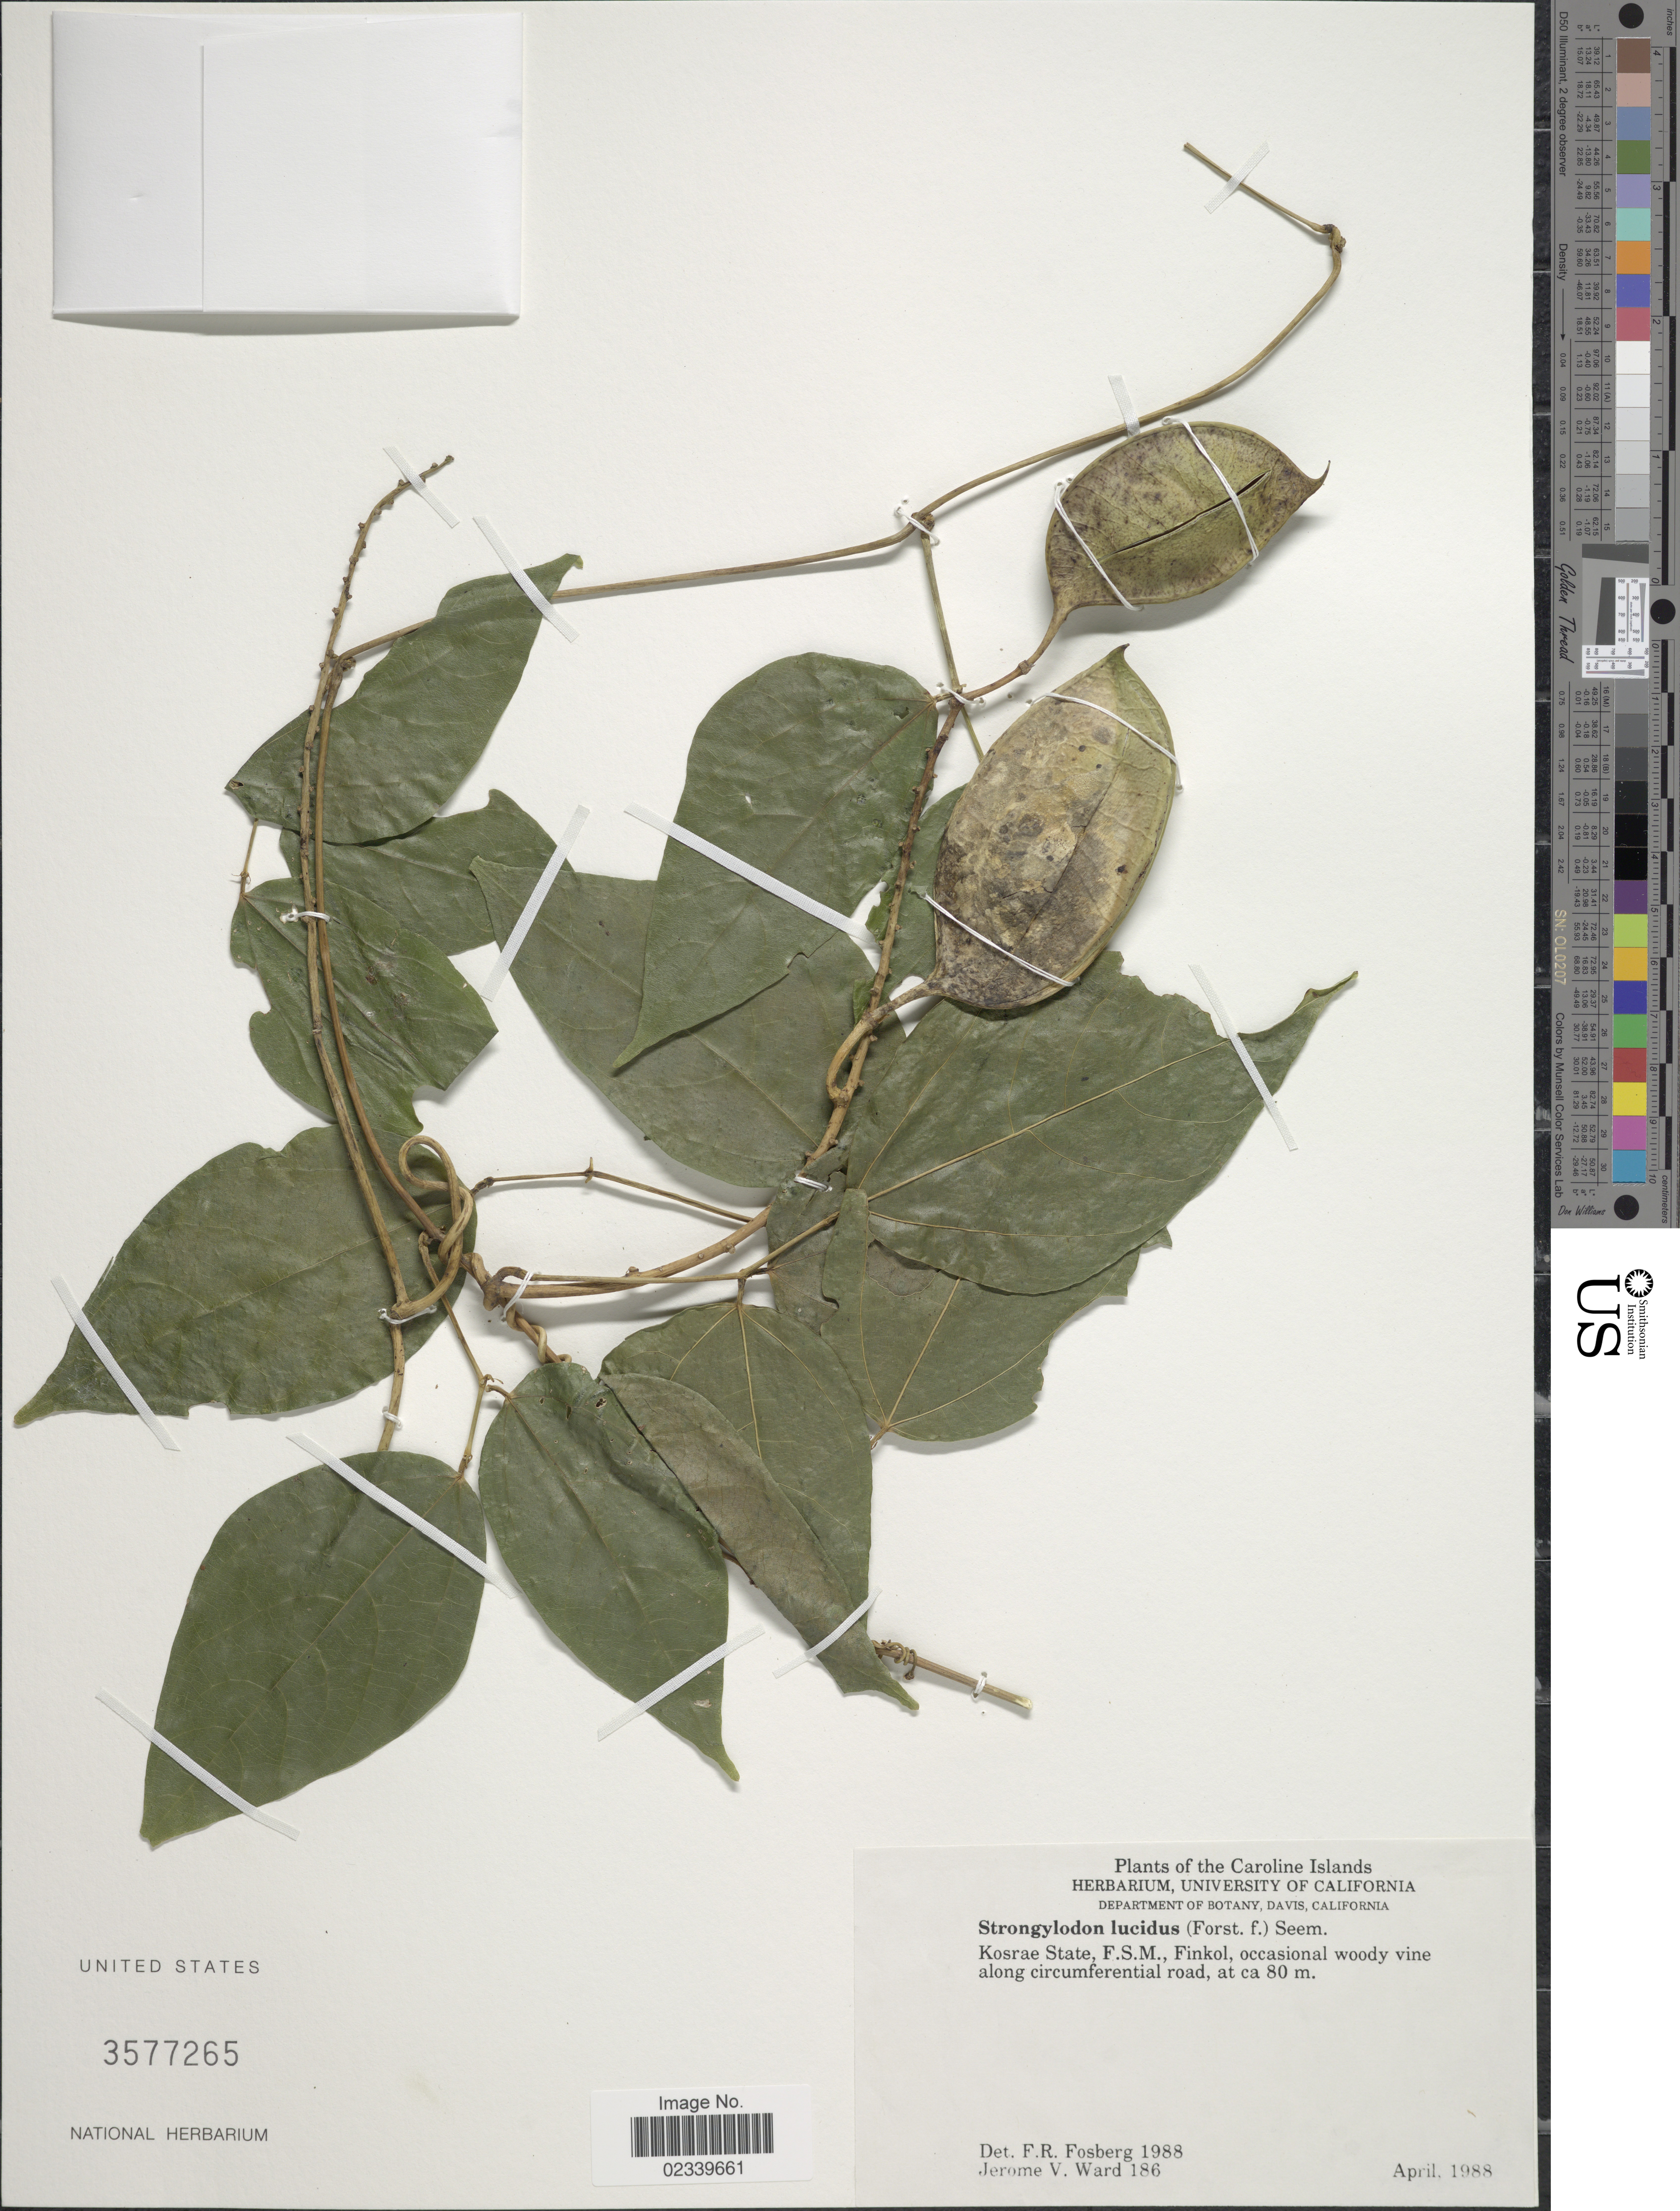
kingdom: Plantae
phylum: Tracheophyta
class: Magnoliopsida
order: Fabales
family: Fabaceae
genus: Strongylodon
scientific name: Strongylodon lucidus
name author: (G. Forst.) Seem.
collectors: J. V. Ward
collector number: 186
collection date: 1988-04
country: Micronesia, Federated States of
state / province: Kosrae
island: Kosrae [Kusaie]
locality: The Caroline Islands, Kosrae State, F.S.M. Finkol, occasional woody vine along circumferential road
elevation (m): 80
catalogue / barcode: US 3577265